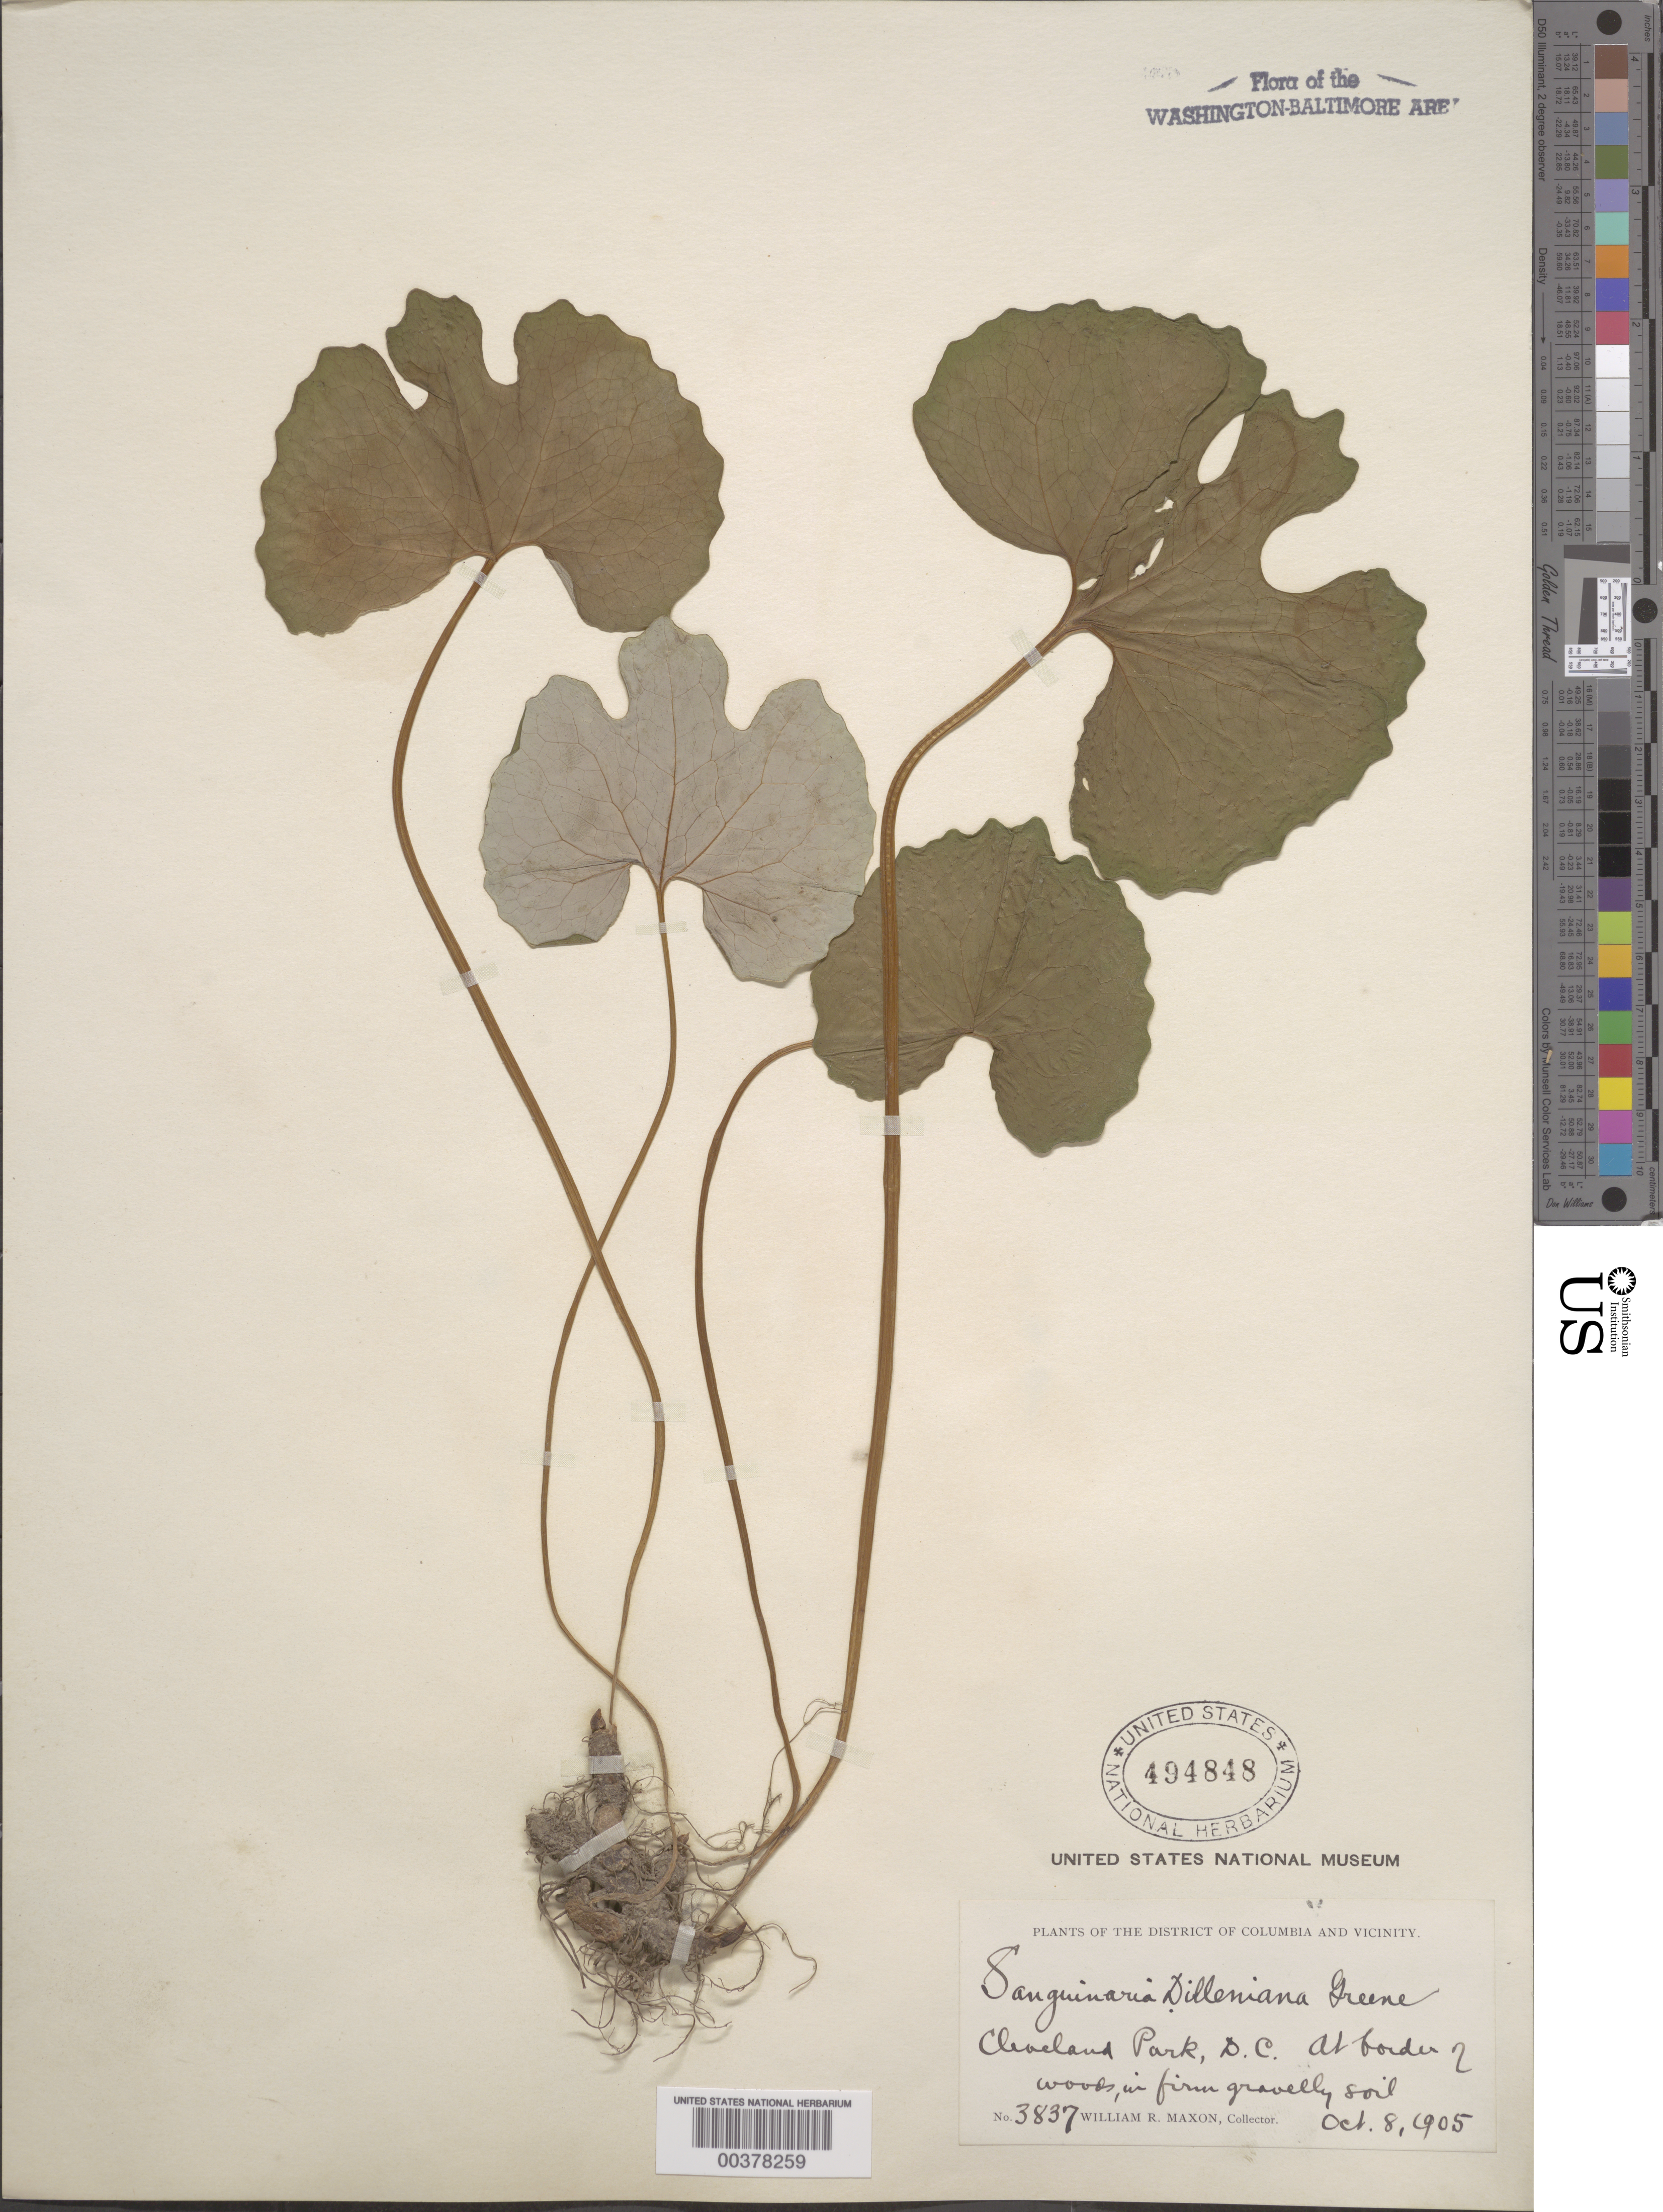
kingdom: Plantae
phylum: Tracheophyta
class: Magnoliopsida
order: Ranunculales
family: Papaveraceae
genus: Sanguinaria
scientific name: Sanguinaria canadensis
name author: L.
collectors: W. R. Maxon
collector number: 3837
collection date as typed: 08 Oct 1905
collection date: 1905-10-08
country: United States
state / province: District of Columbia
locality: Cleveland Park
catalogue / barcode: US 494848